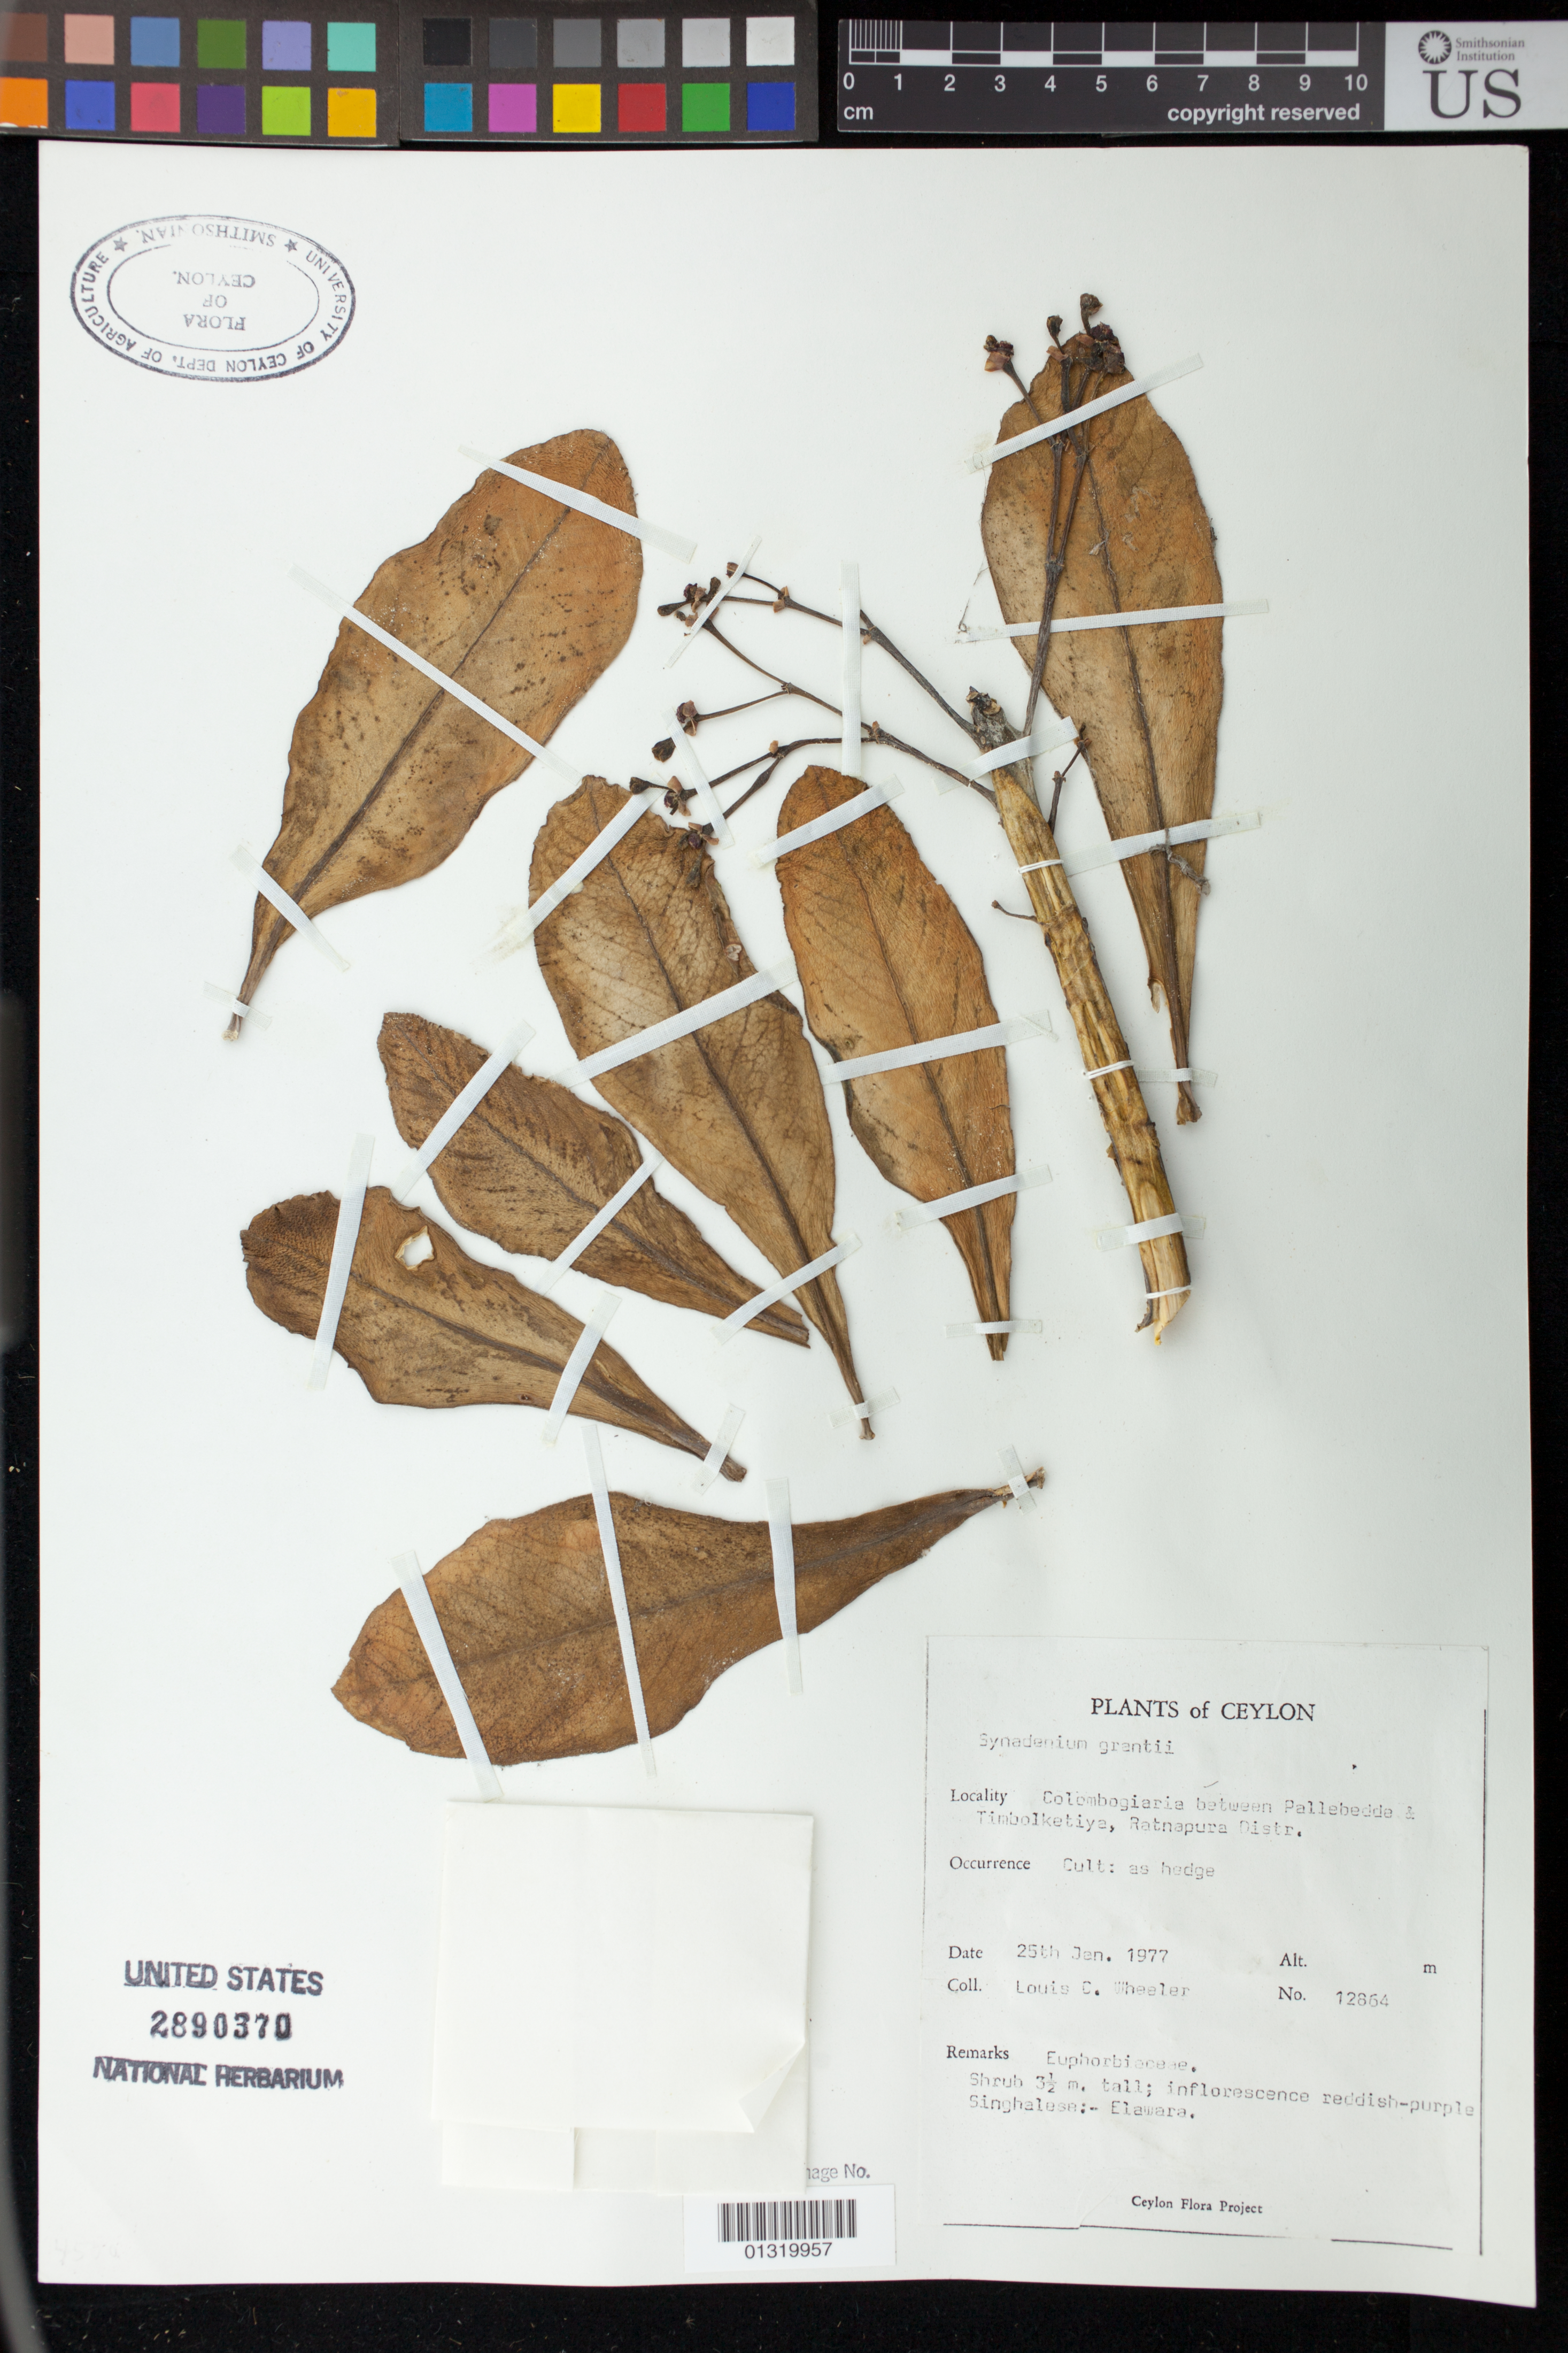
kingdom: Plantae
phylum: Tracheophyta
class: Magnoliopsida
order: Malpighiales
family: Euphorbiaceae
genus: Synadenium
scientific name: Synadenium grantii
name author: Hook. f.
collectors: L. C. Wheeler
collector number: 12864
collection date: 1977-01-25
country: Sri Lanka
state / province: Sabaragamuwa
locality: Colombogiaria [Colombageara] between Pallebedde [Pallebedda] & Timbolketiya, Ratnapura Distr.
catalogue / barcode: US 2890370